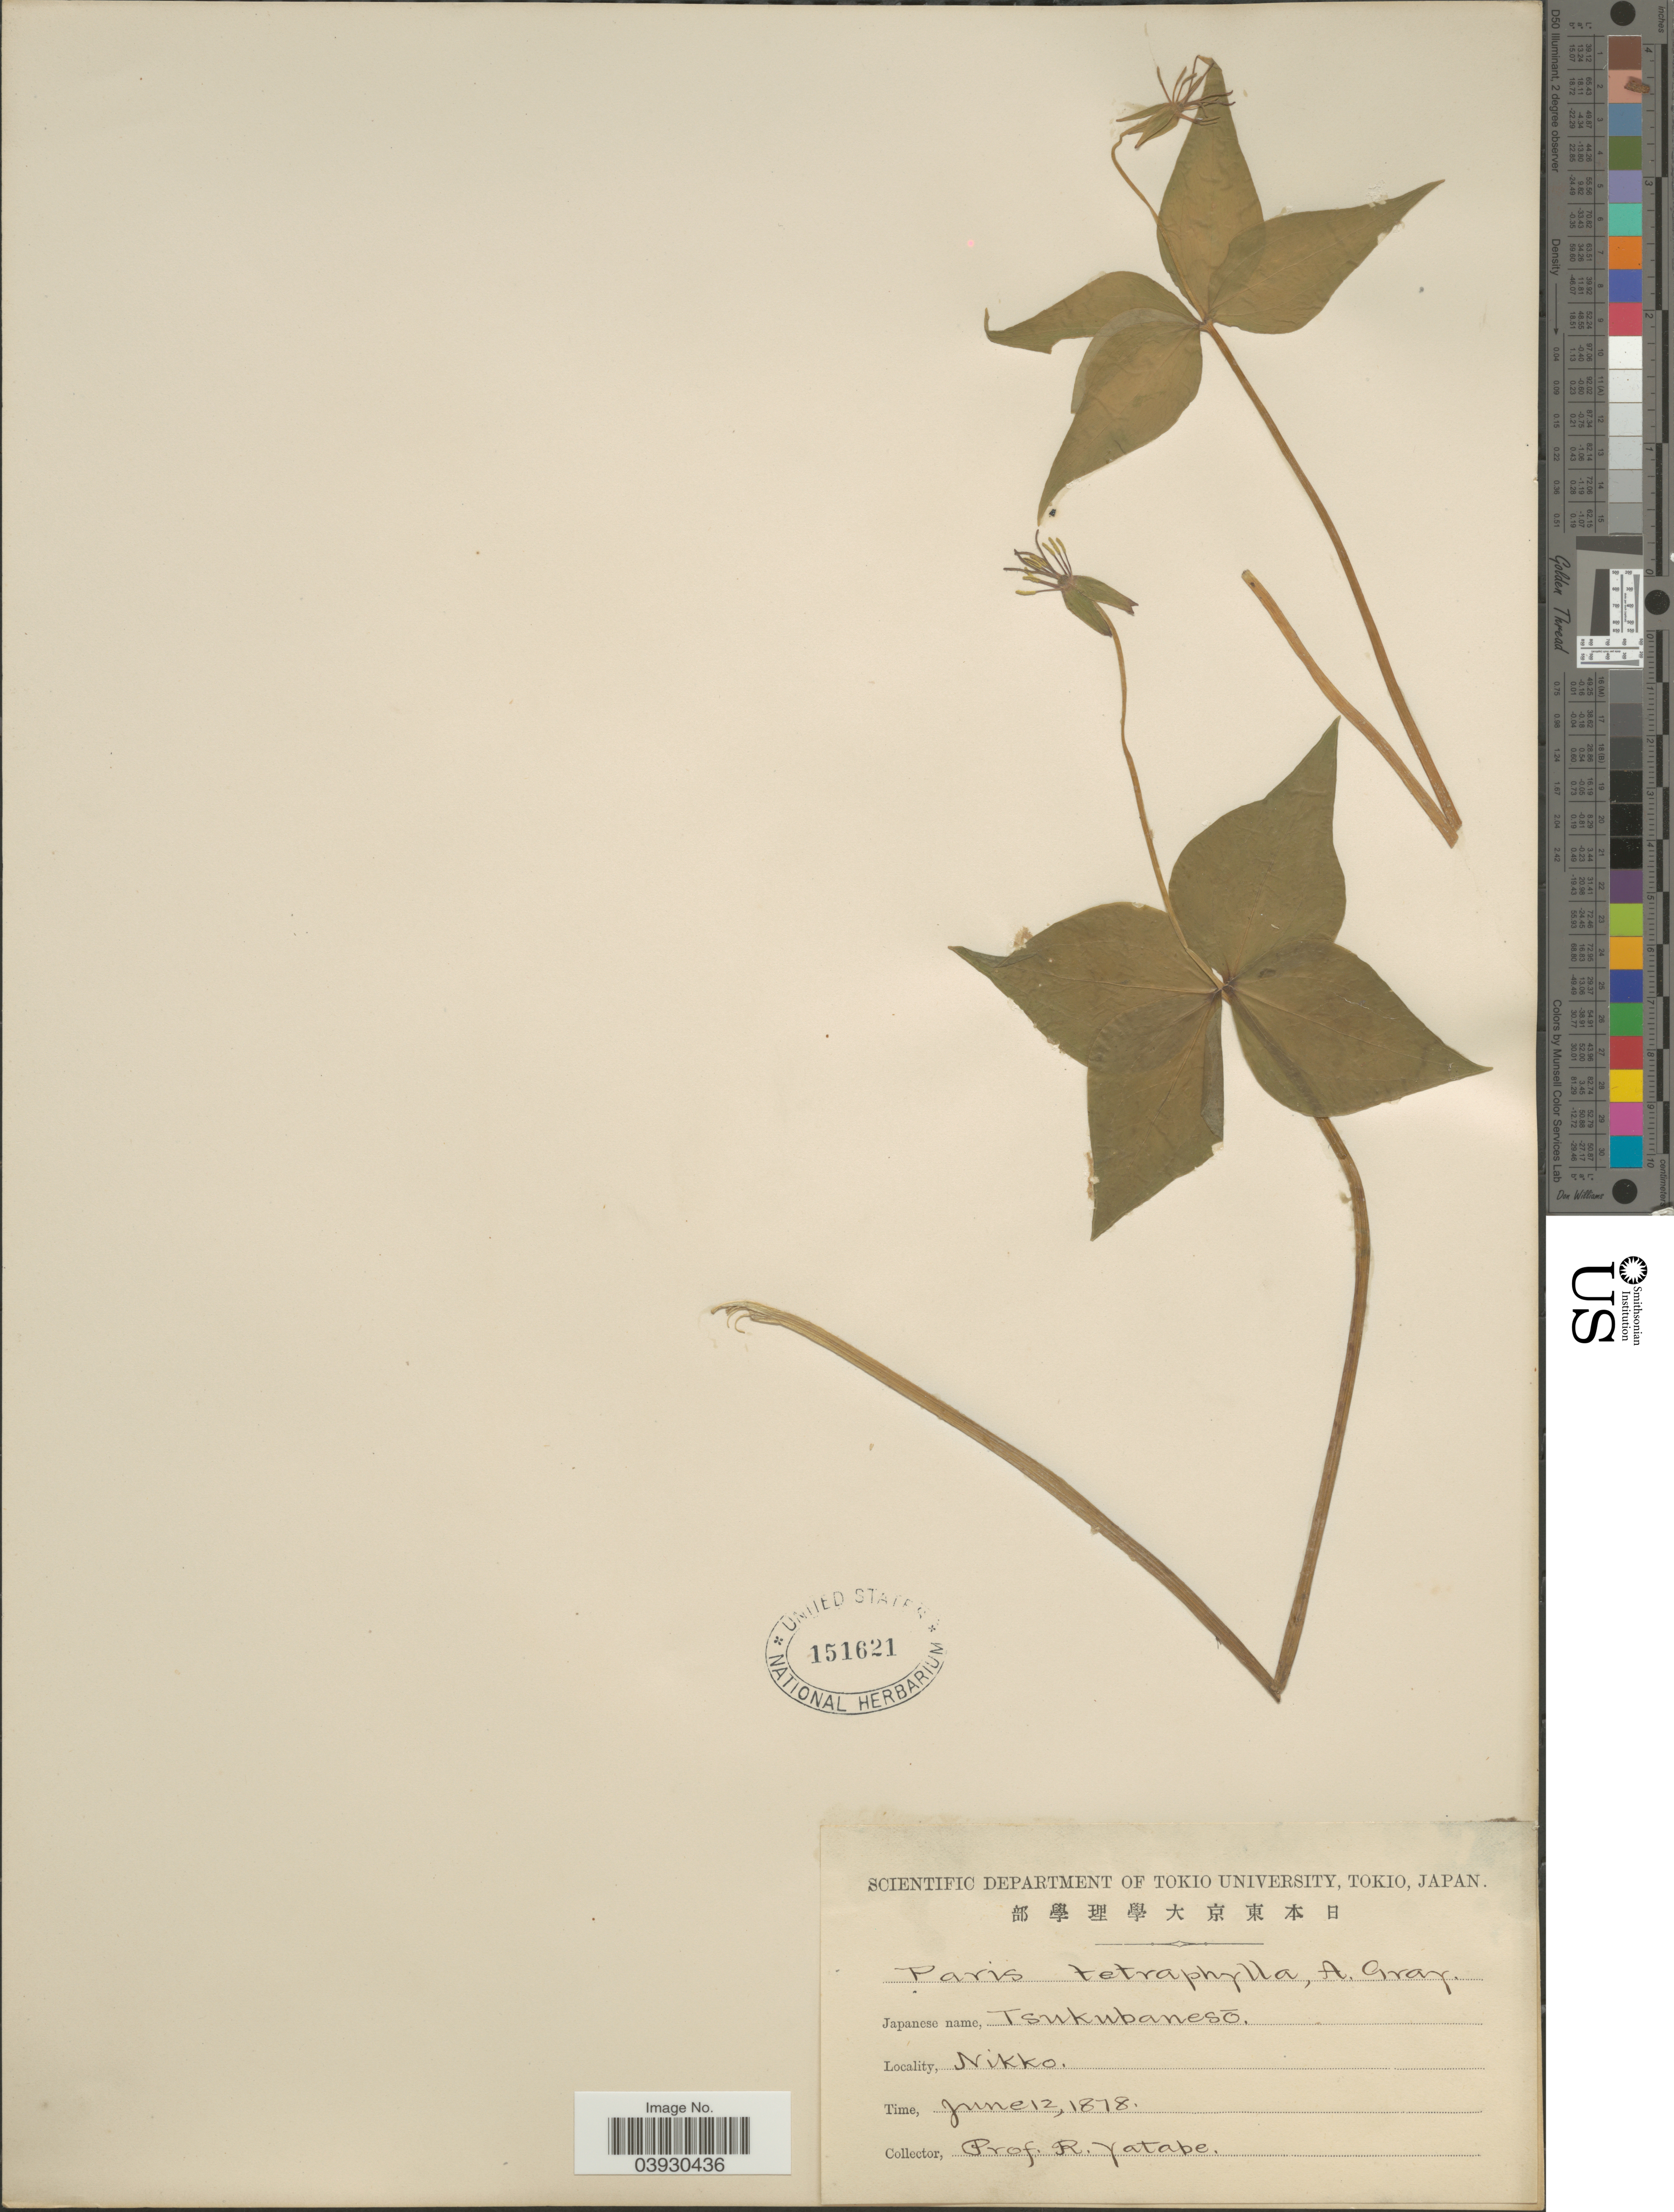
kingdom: Plantae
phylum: Tracheophyta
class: Liliopsida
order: Liliales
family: Melanthiaceae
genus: Paris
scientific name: Paris tetraphylla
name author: A. Gray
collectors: R. Yatabe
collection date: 1878-06-12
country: Japan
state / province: Tokyo, Federal City of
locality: Nikko.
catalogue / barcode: US 151621